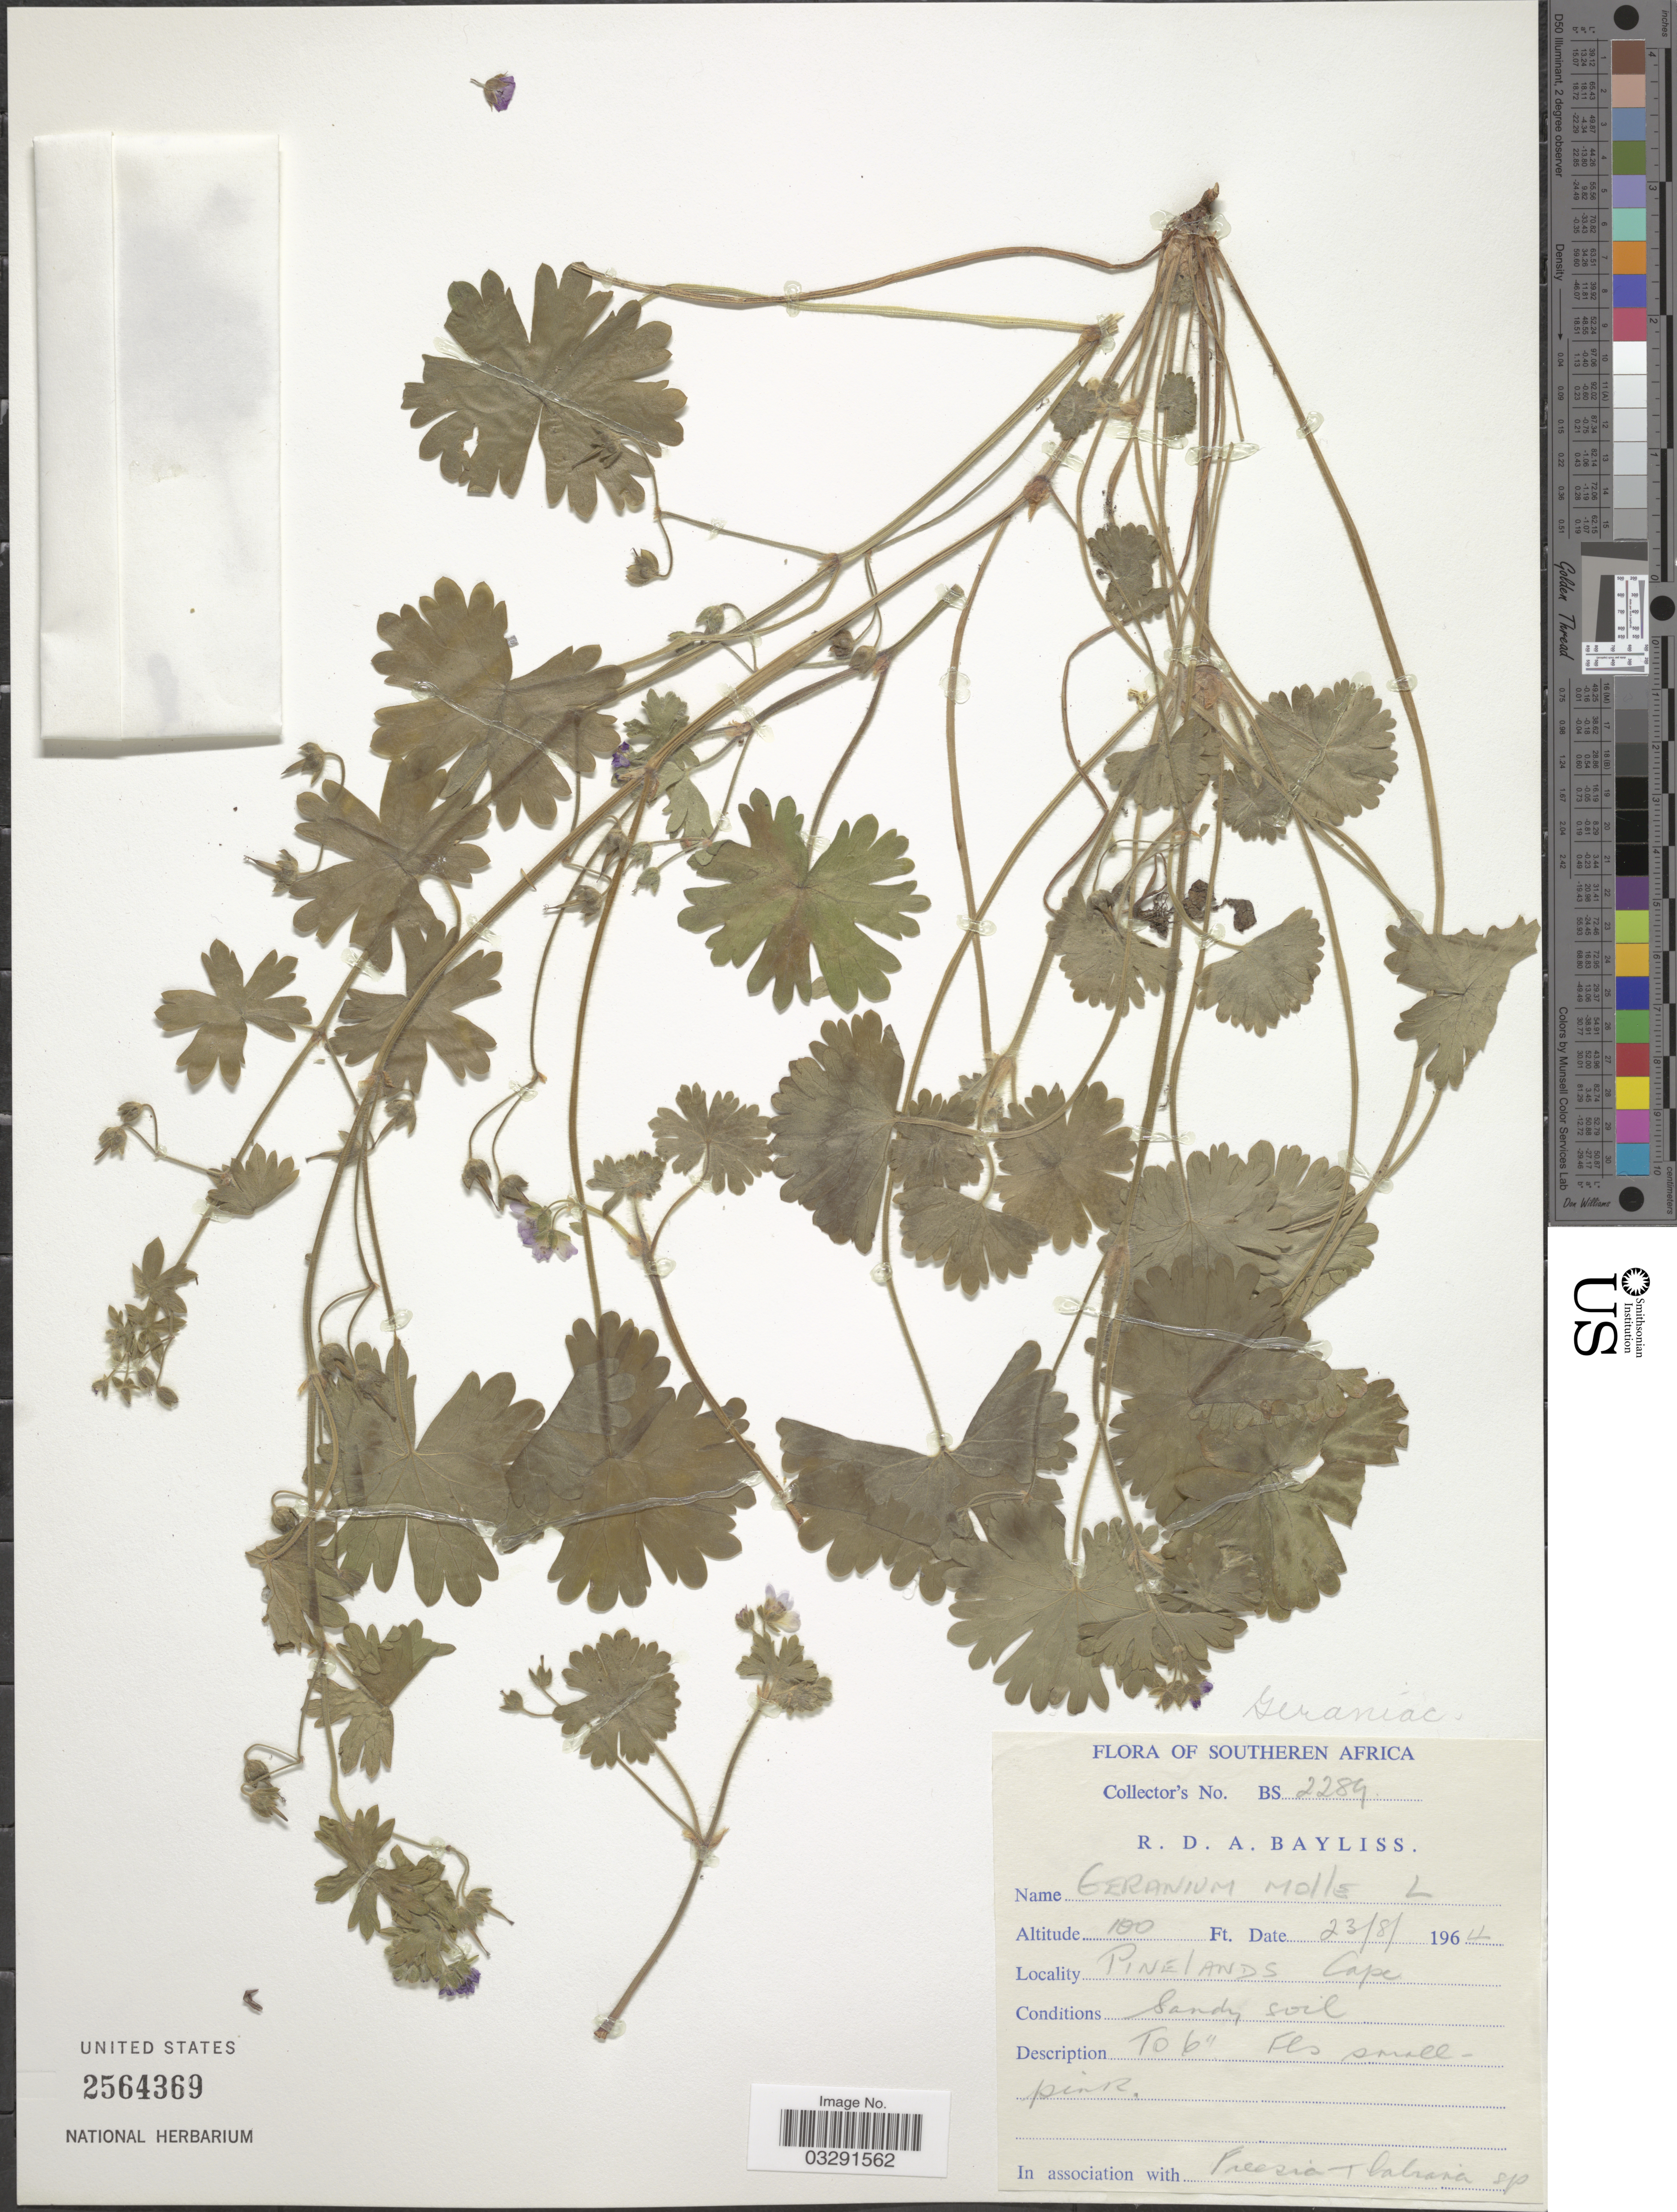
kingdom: Plantae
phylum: Tracheophyta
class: Magnoliopsida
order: Geraniales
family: Geraniaceae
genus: Geranium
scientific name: Geranium molle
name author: L.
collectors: R. Bayliss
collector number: BS 2289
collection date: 1964-08-23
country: South Africa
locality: Southern Africa. Pinelands Cape.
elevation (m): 30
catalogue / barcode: US 2564369